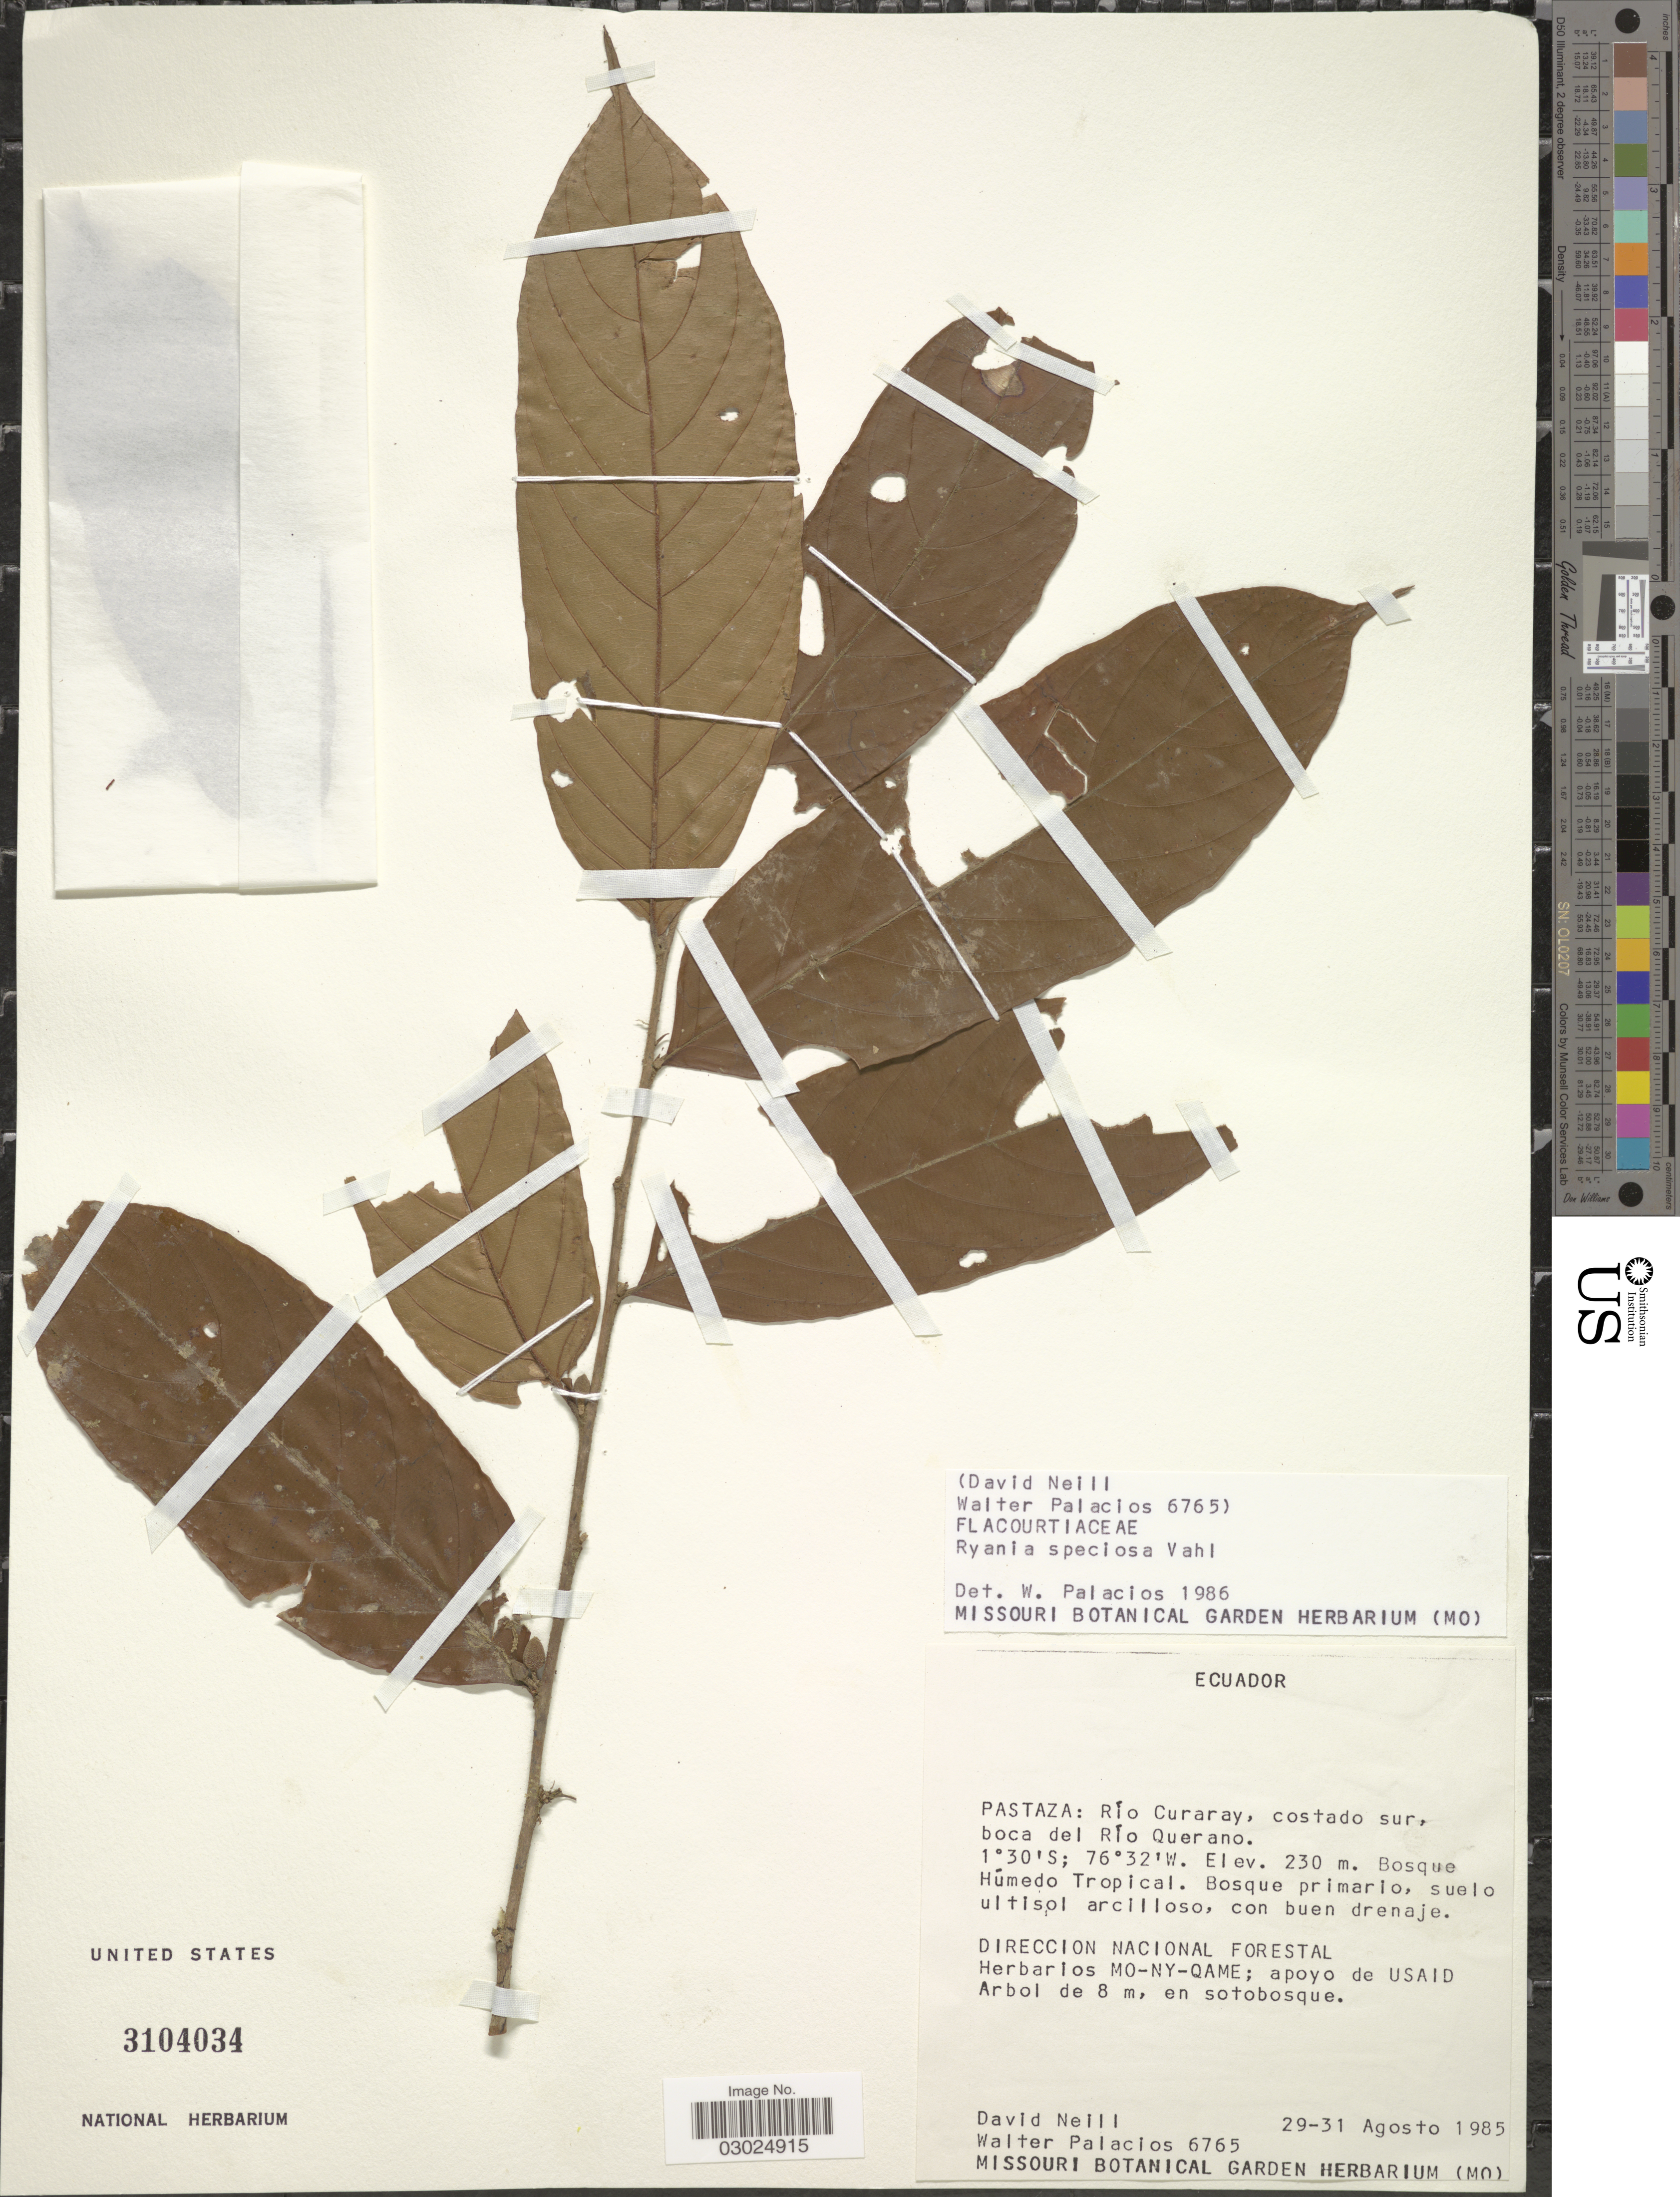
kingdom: Plantae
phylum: Tracheophyta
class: Magnoliopsida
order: Malpighiales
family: Salicaceae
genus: Ryania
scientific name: Ryania speciosa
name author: Vahl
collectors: D. Neill & W. Palacios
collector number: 6765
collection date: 1985-08-29/1985-08-31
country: Ecuador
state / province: Pastaza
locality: Pastaza: Río Curaray, costado sur, boca del Río Querano.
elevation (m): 230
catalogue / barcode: US 3104034